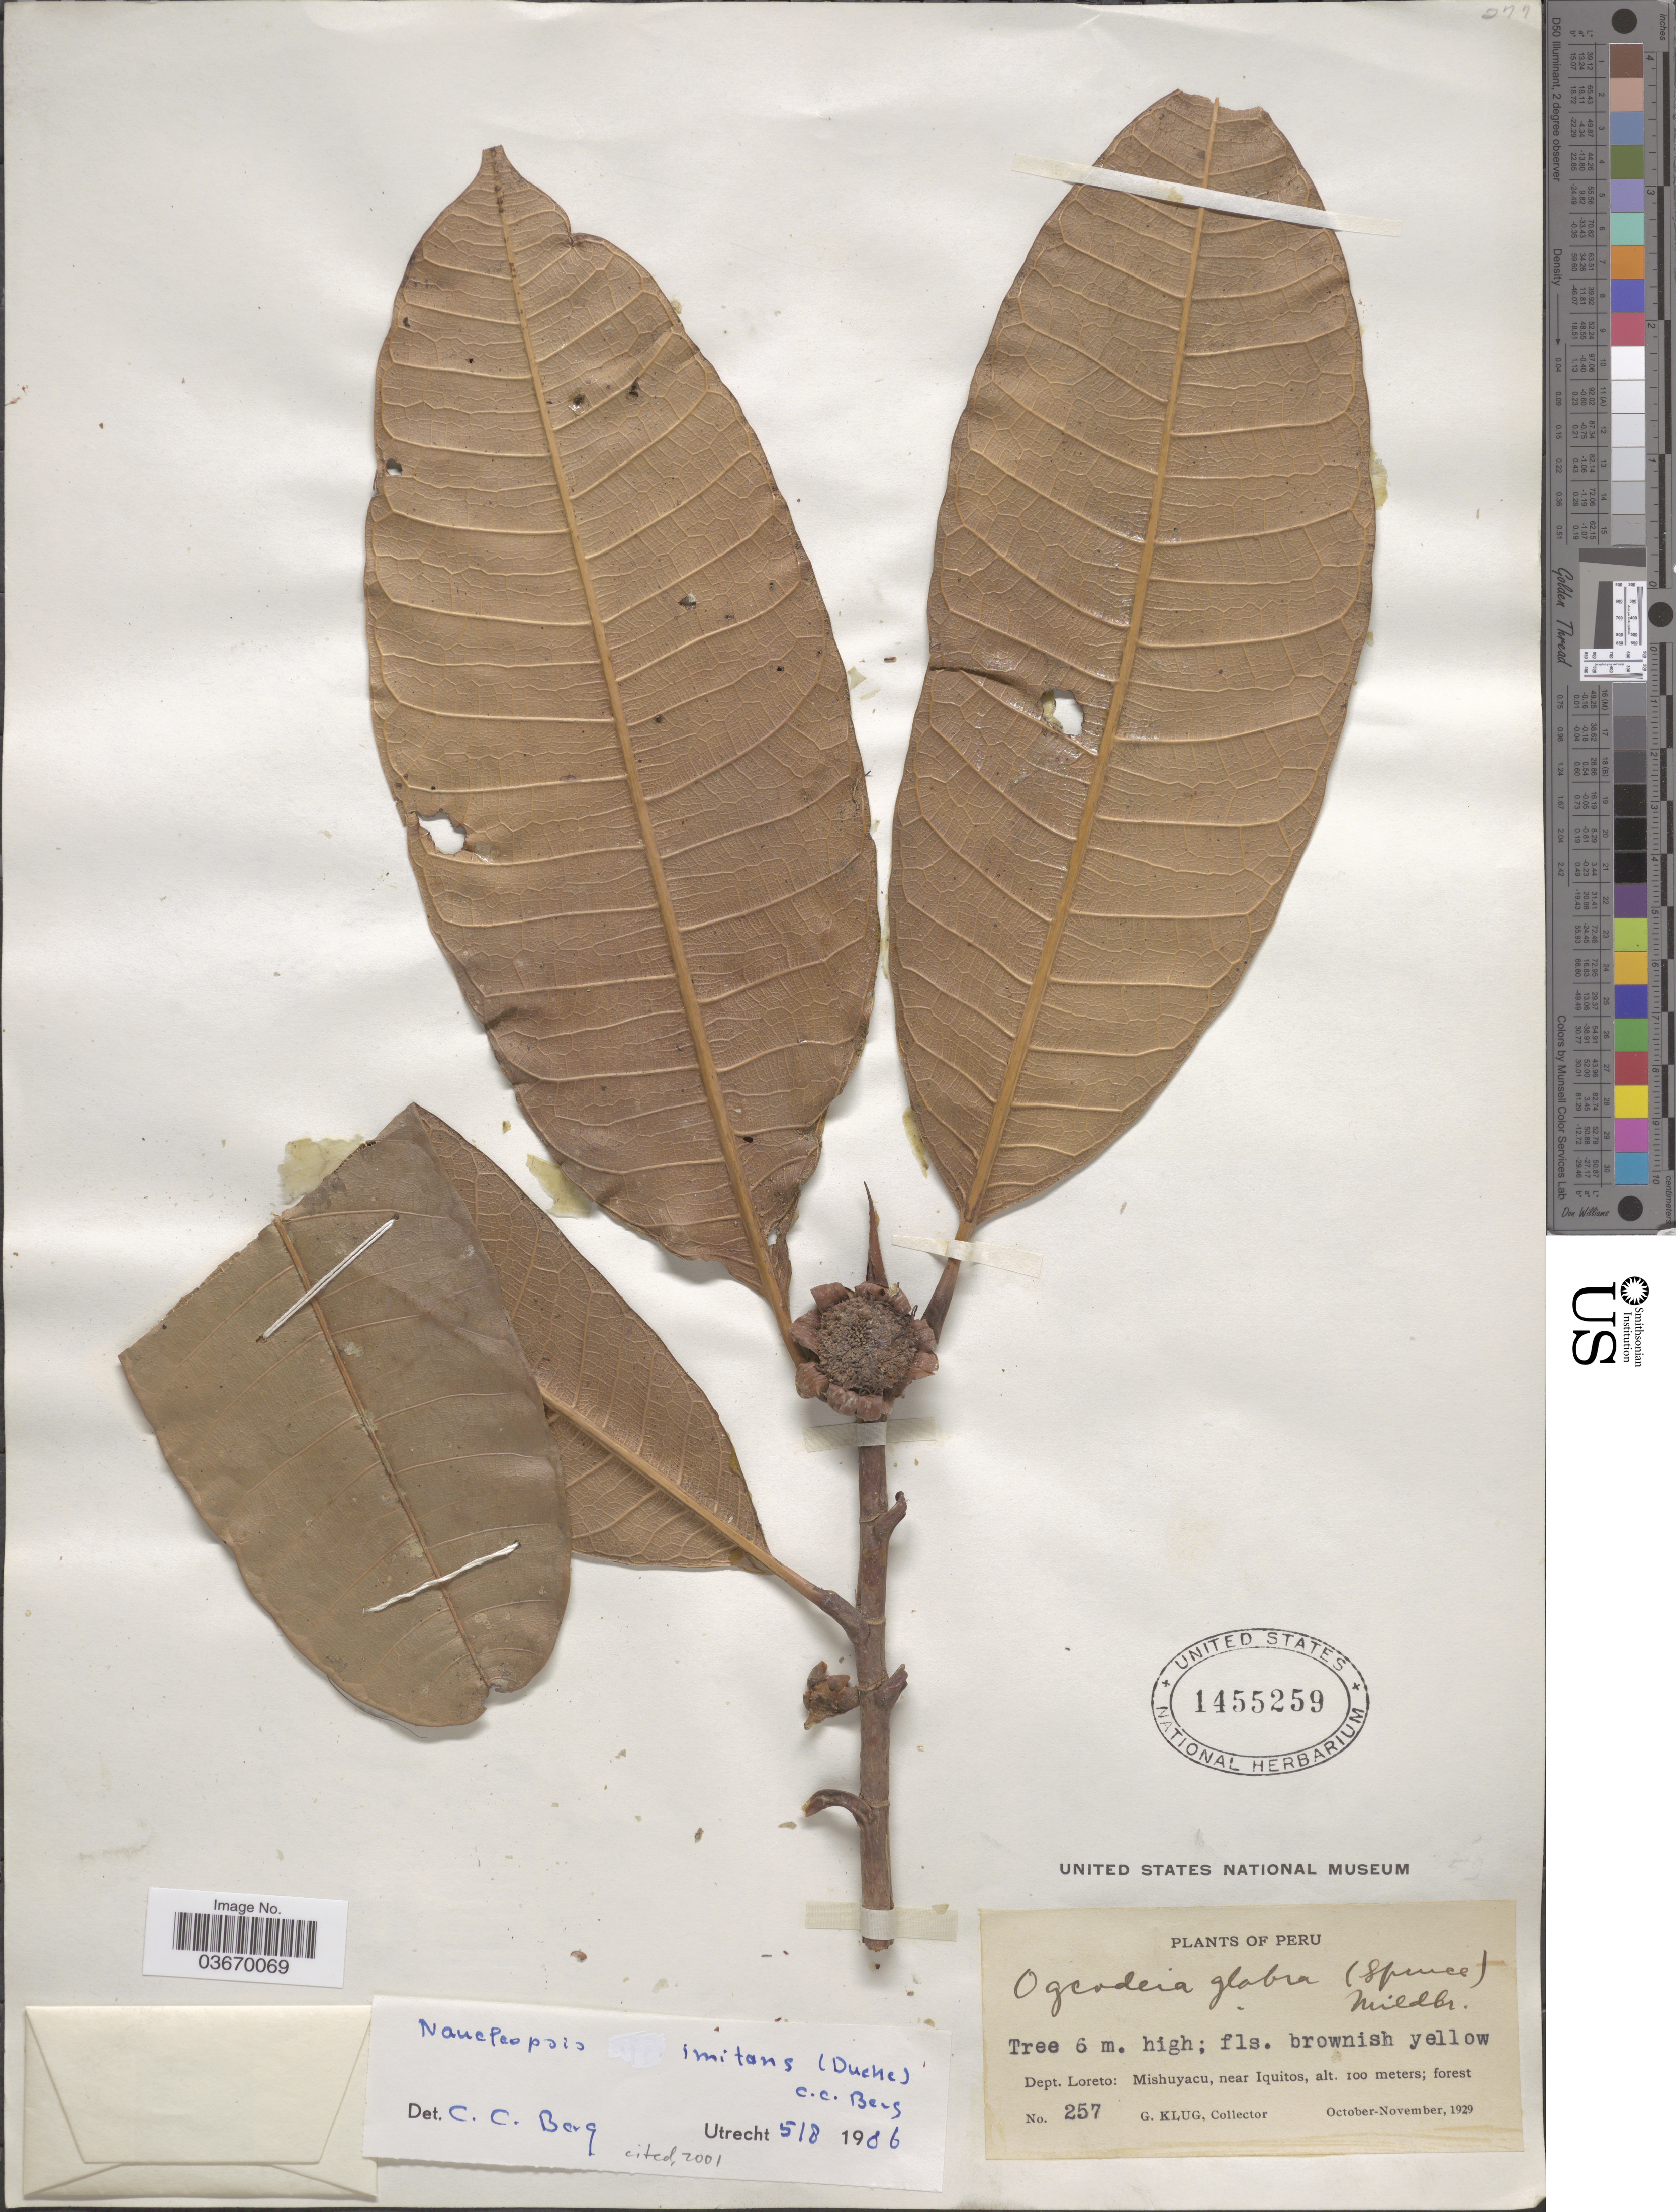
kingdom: Plantae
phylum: Tracheophyta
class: Magnoliopsida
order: Rosales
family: Moraceae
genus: Naucleopsis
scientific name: Naucleopsis imitans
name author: (Ducke) C.C. Berg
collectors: G. Klug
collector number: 257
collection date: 1929-10/1929-11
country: Peru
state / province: Loreto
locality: Dept. Loreto: Mishuyacu, near Iquitos.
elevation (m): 100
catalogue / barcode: US 1455259